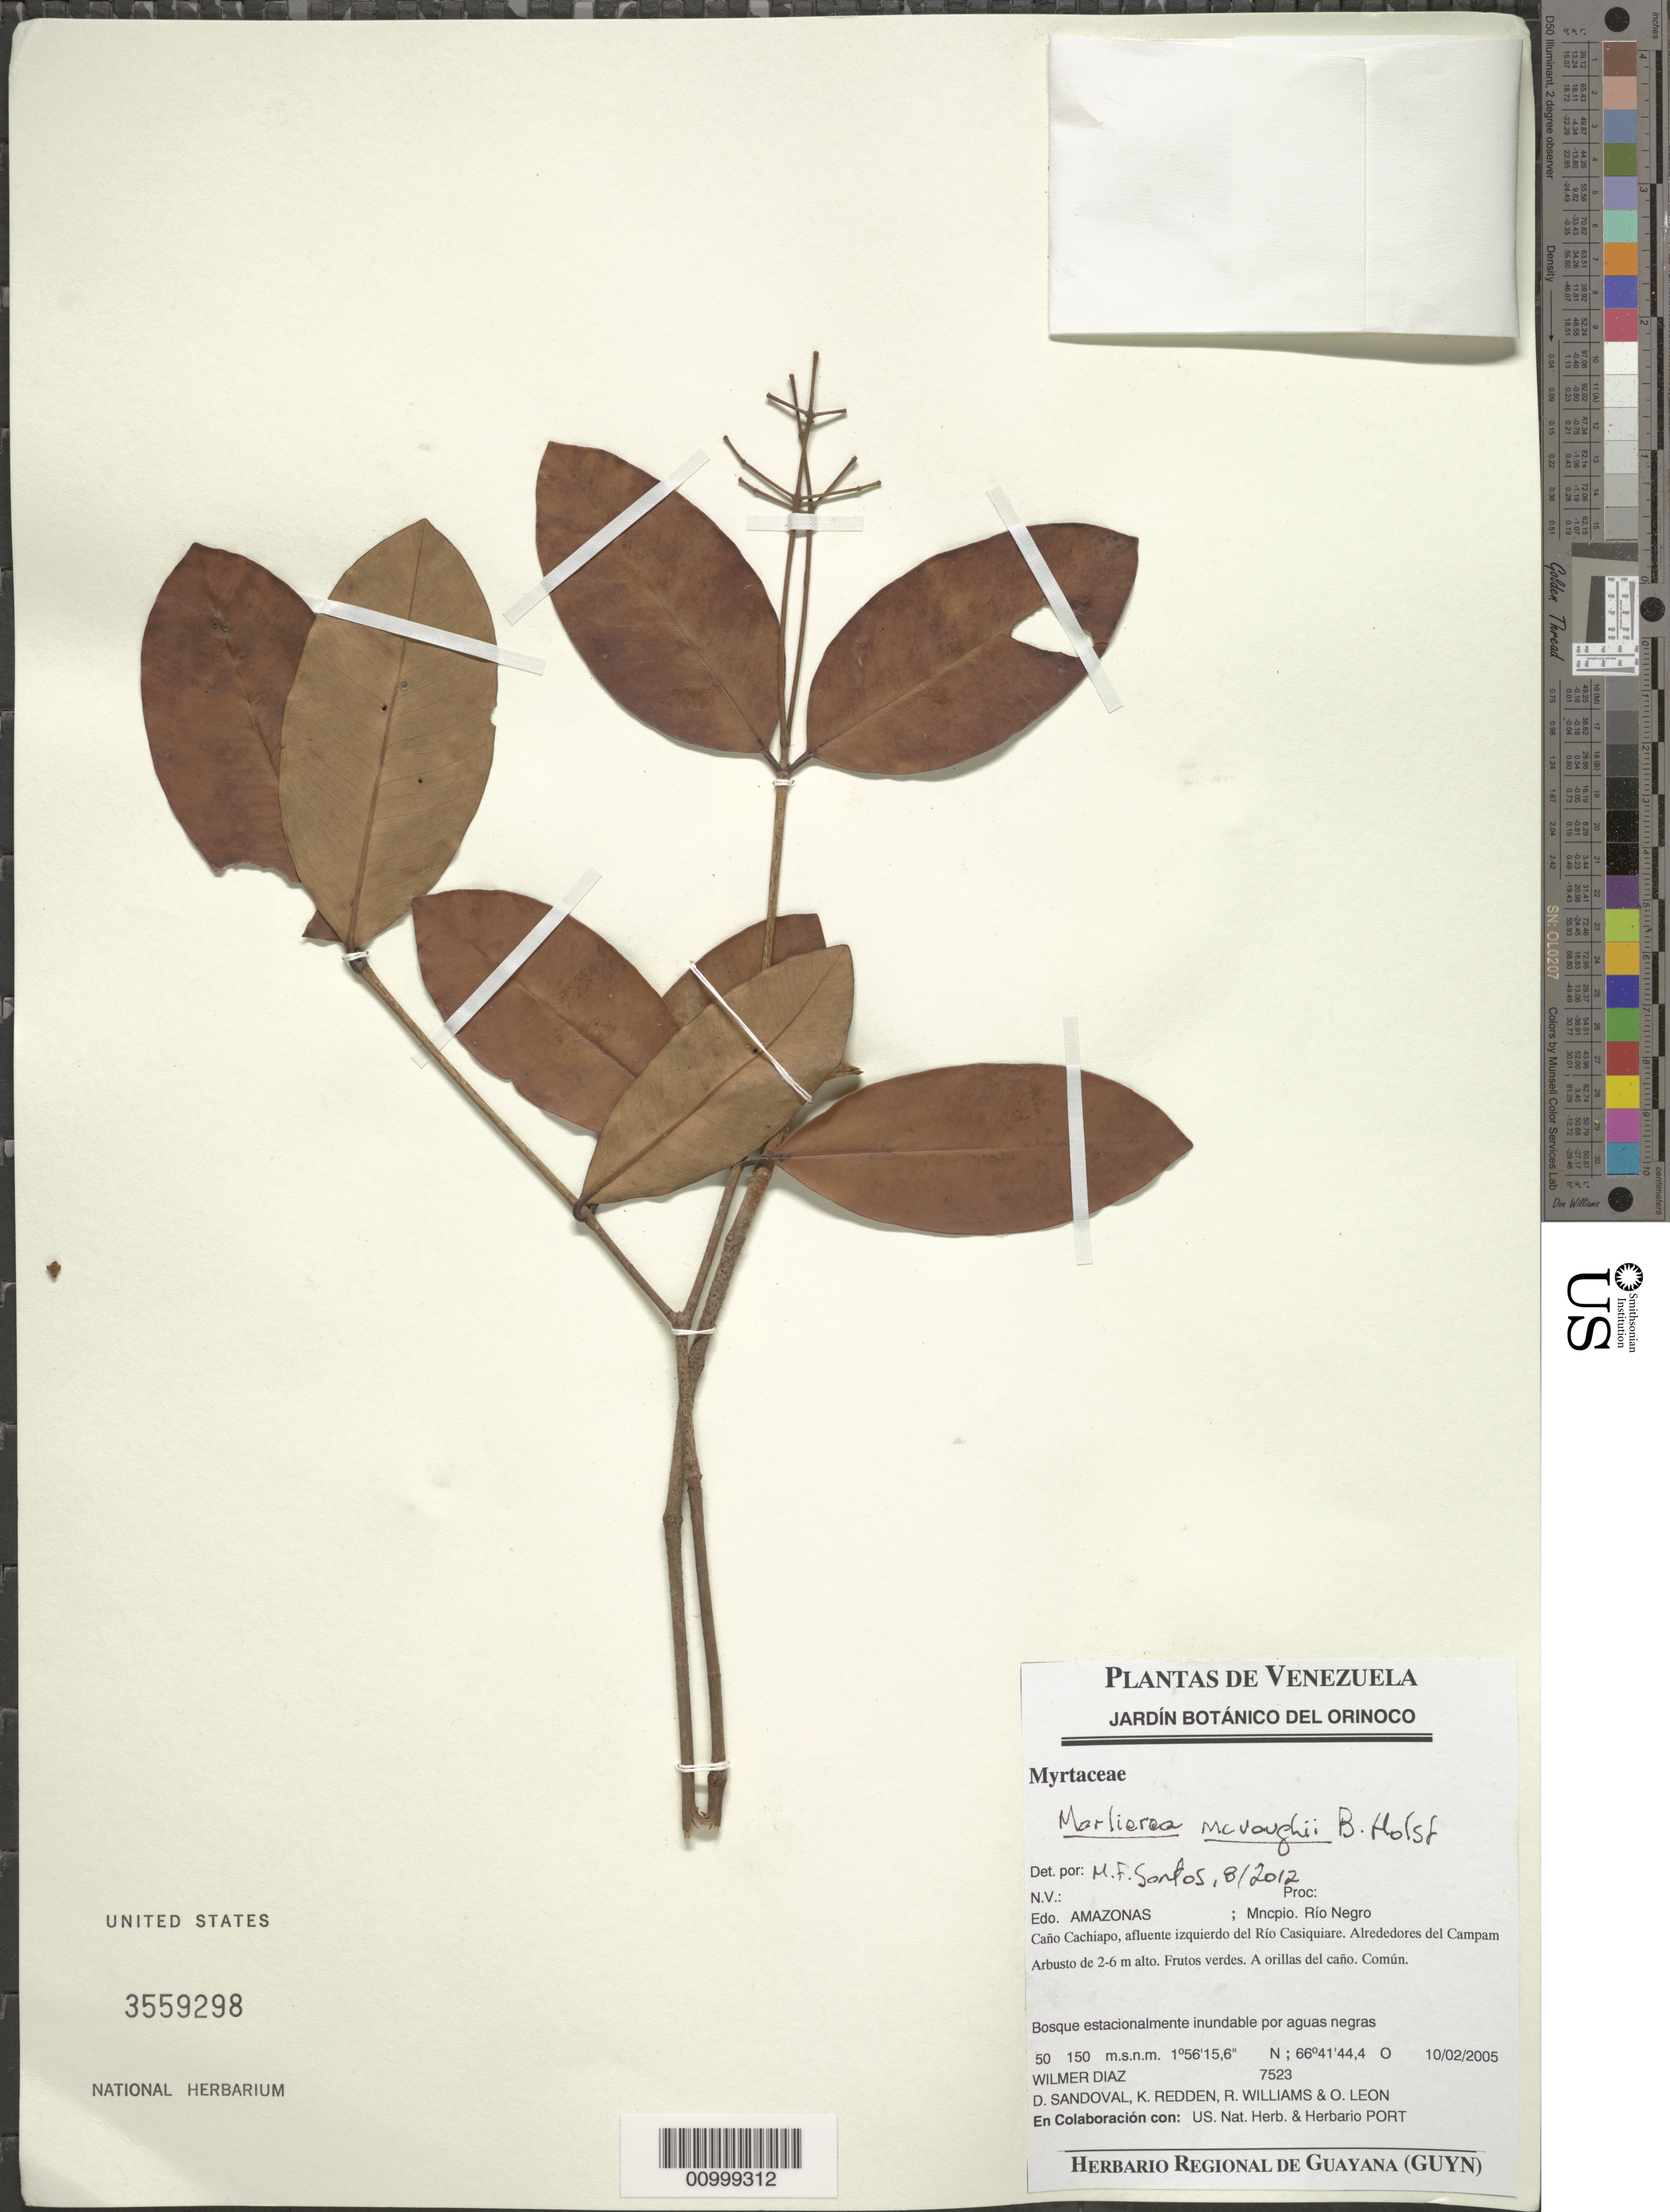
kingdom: Plantae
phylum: Tracheophyta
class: Magnoliopsida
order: Myrtales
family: Myrtaceae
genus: Myrcia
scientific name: Myrcia mcvaughii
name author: (B. Holst) E. Lucas & C.E. Wilson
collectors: W. Díaz P., D. Sandoval, K. M. Redden, R. Williams & O. León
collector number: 7523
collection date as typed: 10-Feb-05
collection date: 2005-02-10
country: Venezuela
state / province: Amazonas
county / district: Río Negro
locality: Cano Cachiapo, afluente izquierdo del Rio Casiquiare. Alrededores del Campamento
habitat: Bosque estacionalmente inundable por aguas negras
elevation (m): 50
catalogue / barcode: US 3559298